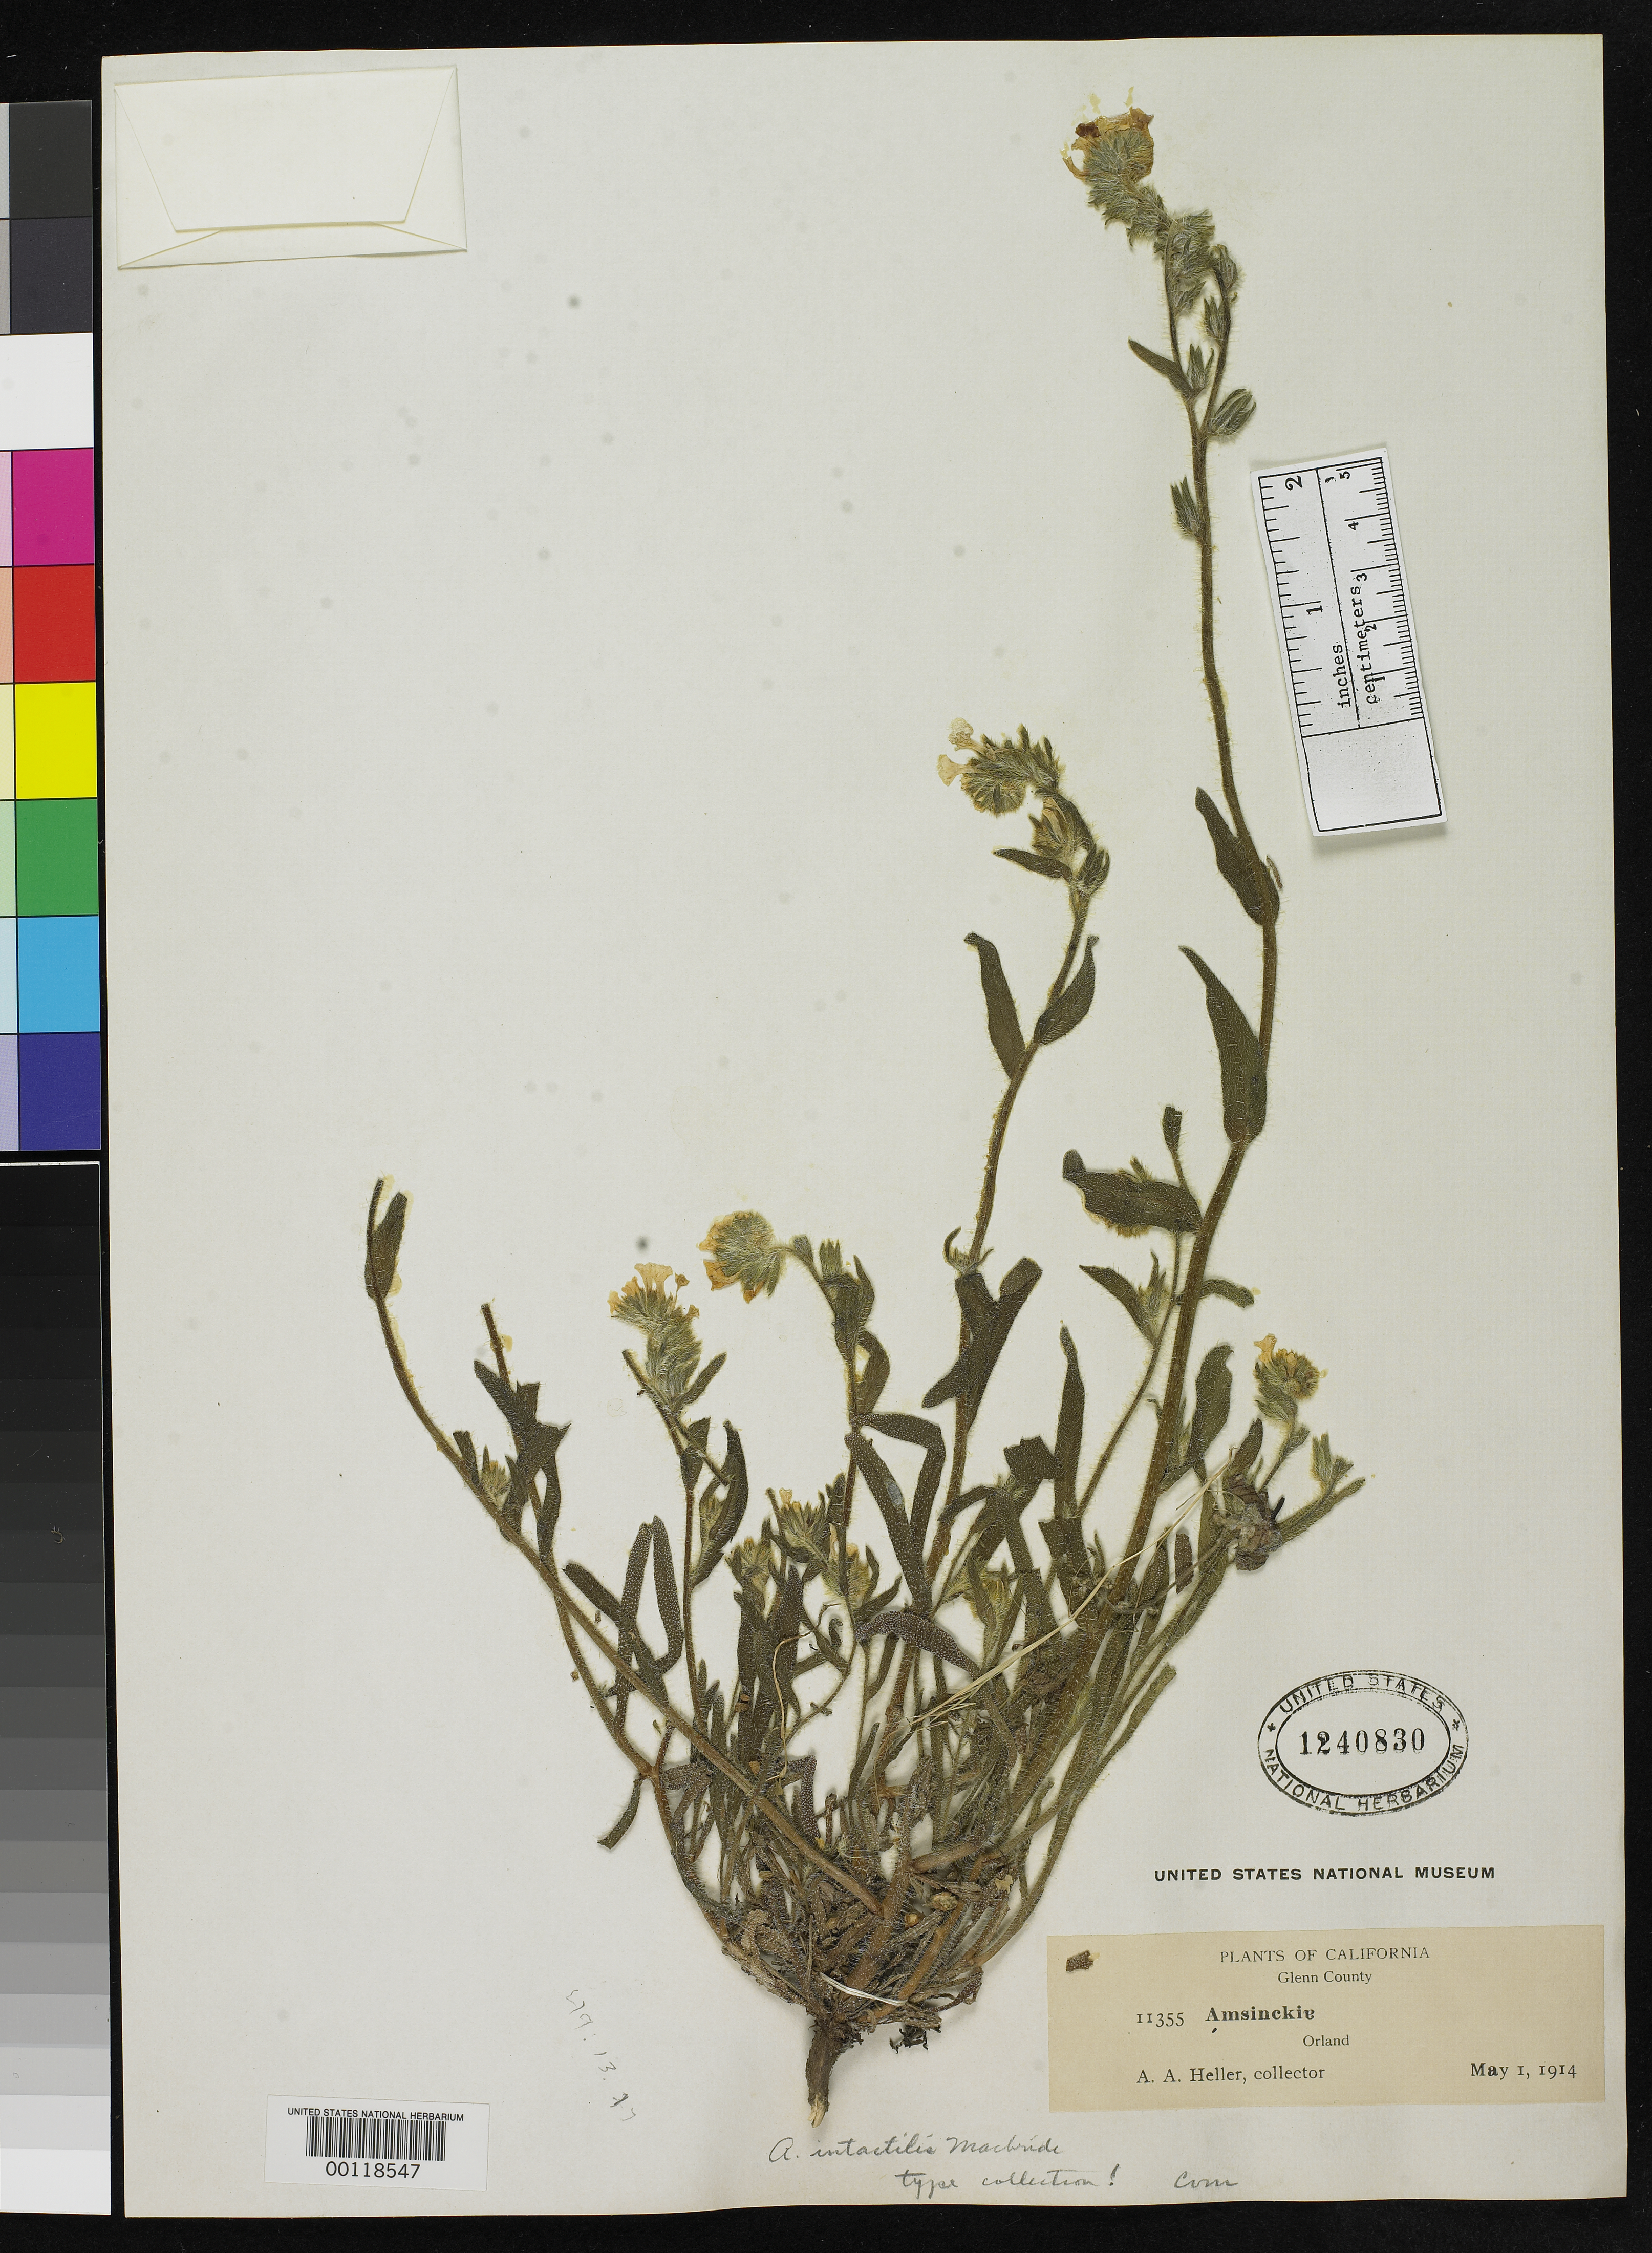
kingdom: Plantae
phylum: Tracheophyta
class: Magnoliopsida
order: Boraginales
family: Boraginaceae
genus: Amsinckia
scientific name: Amsinckia intactilis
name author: J.F. Macbr.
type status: Isotype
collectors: A. A. Heller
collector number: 11355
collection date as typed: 01 May 1914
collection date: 1914-05-01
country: United States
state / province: California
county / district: Glenn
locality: Near Orland.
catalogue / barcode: US 1240830